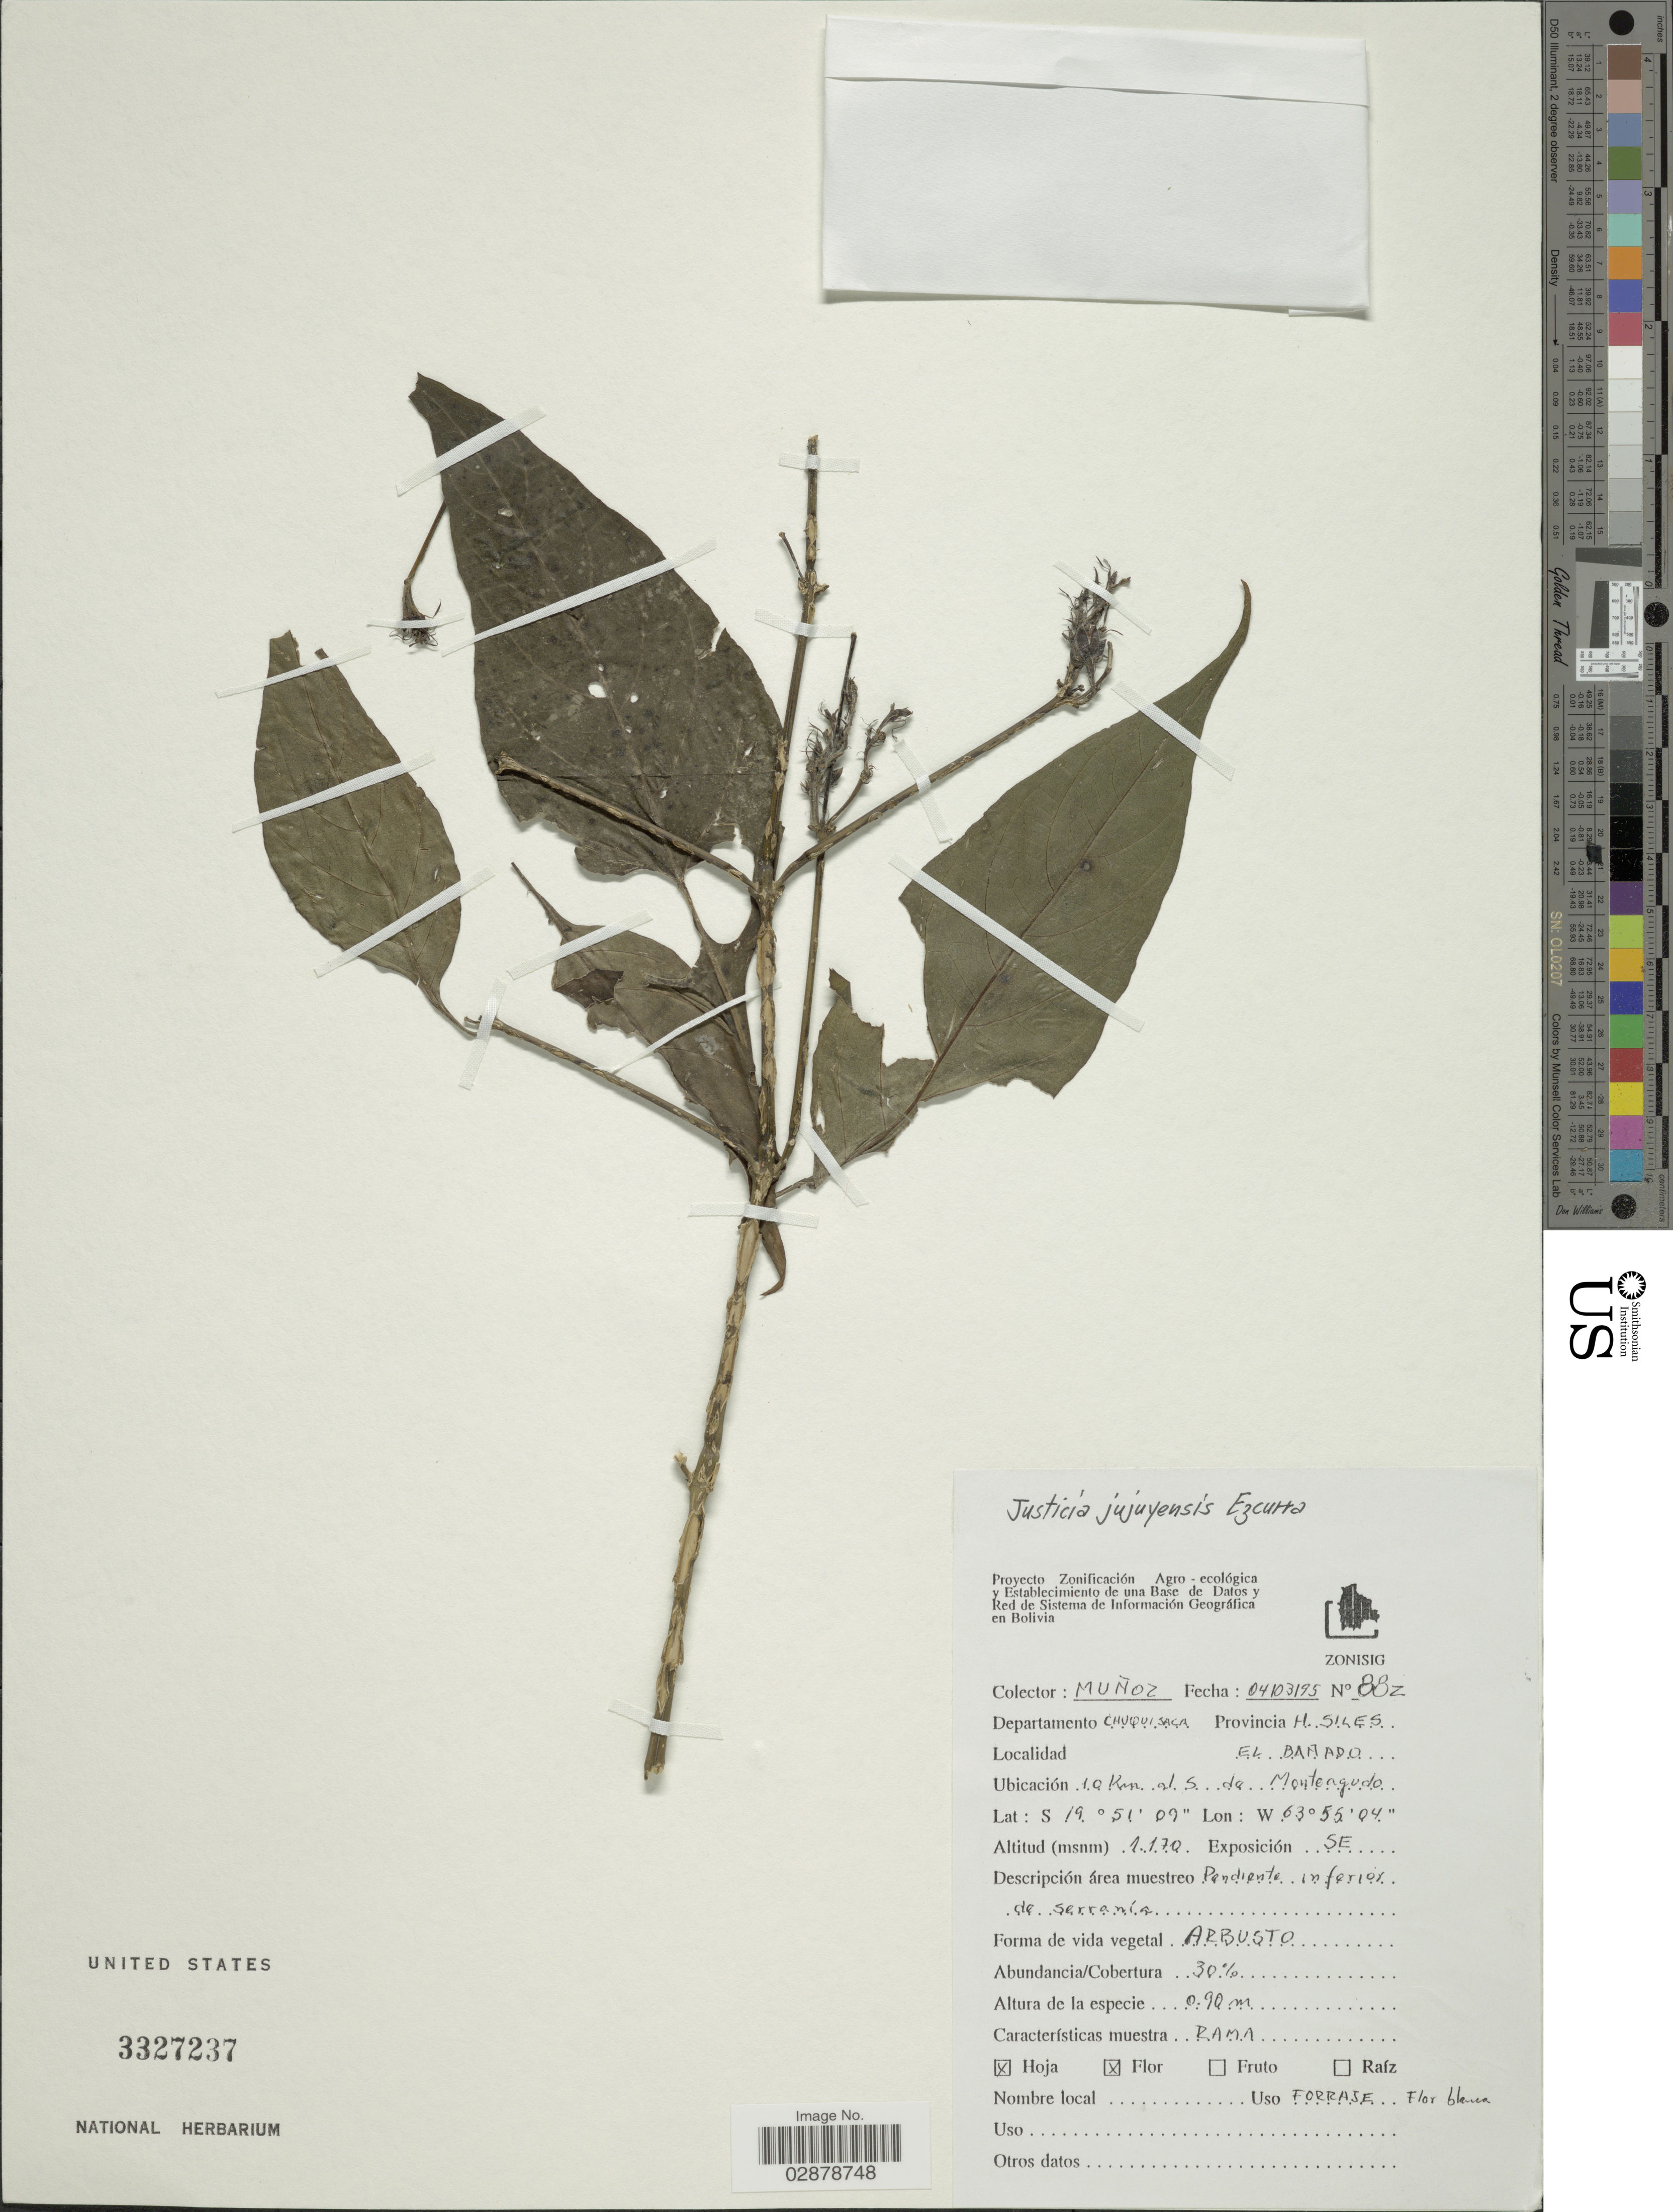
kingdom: Plantae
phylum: Tracheophyta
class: Magnoliopsida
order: Lamiales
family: Acanthaceae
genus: Justicia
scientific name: Justicia corumbensis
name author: (Lindau) Wassh. & C. Ezcurra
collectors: Muñoz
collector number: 88z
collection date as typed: Transcribed d/m/y: 4/3/95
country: Bolivia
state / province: Chuquisaca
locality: Departamento: Chuquisaca, Provincia H. Siles, El Banado, 10 Km al S de Monteagudo.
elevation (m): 1170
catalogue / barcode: US 3327237